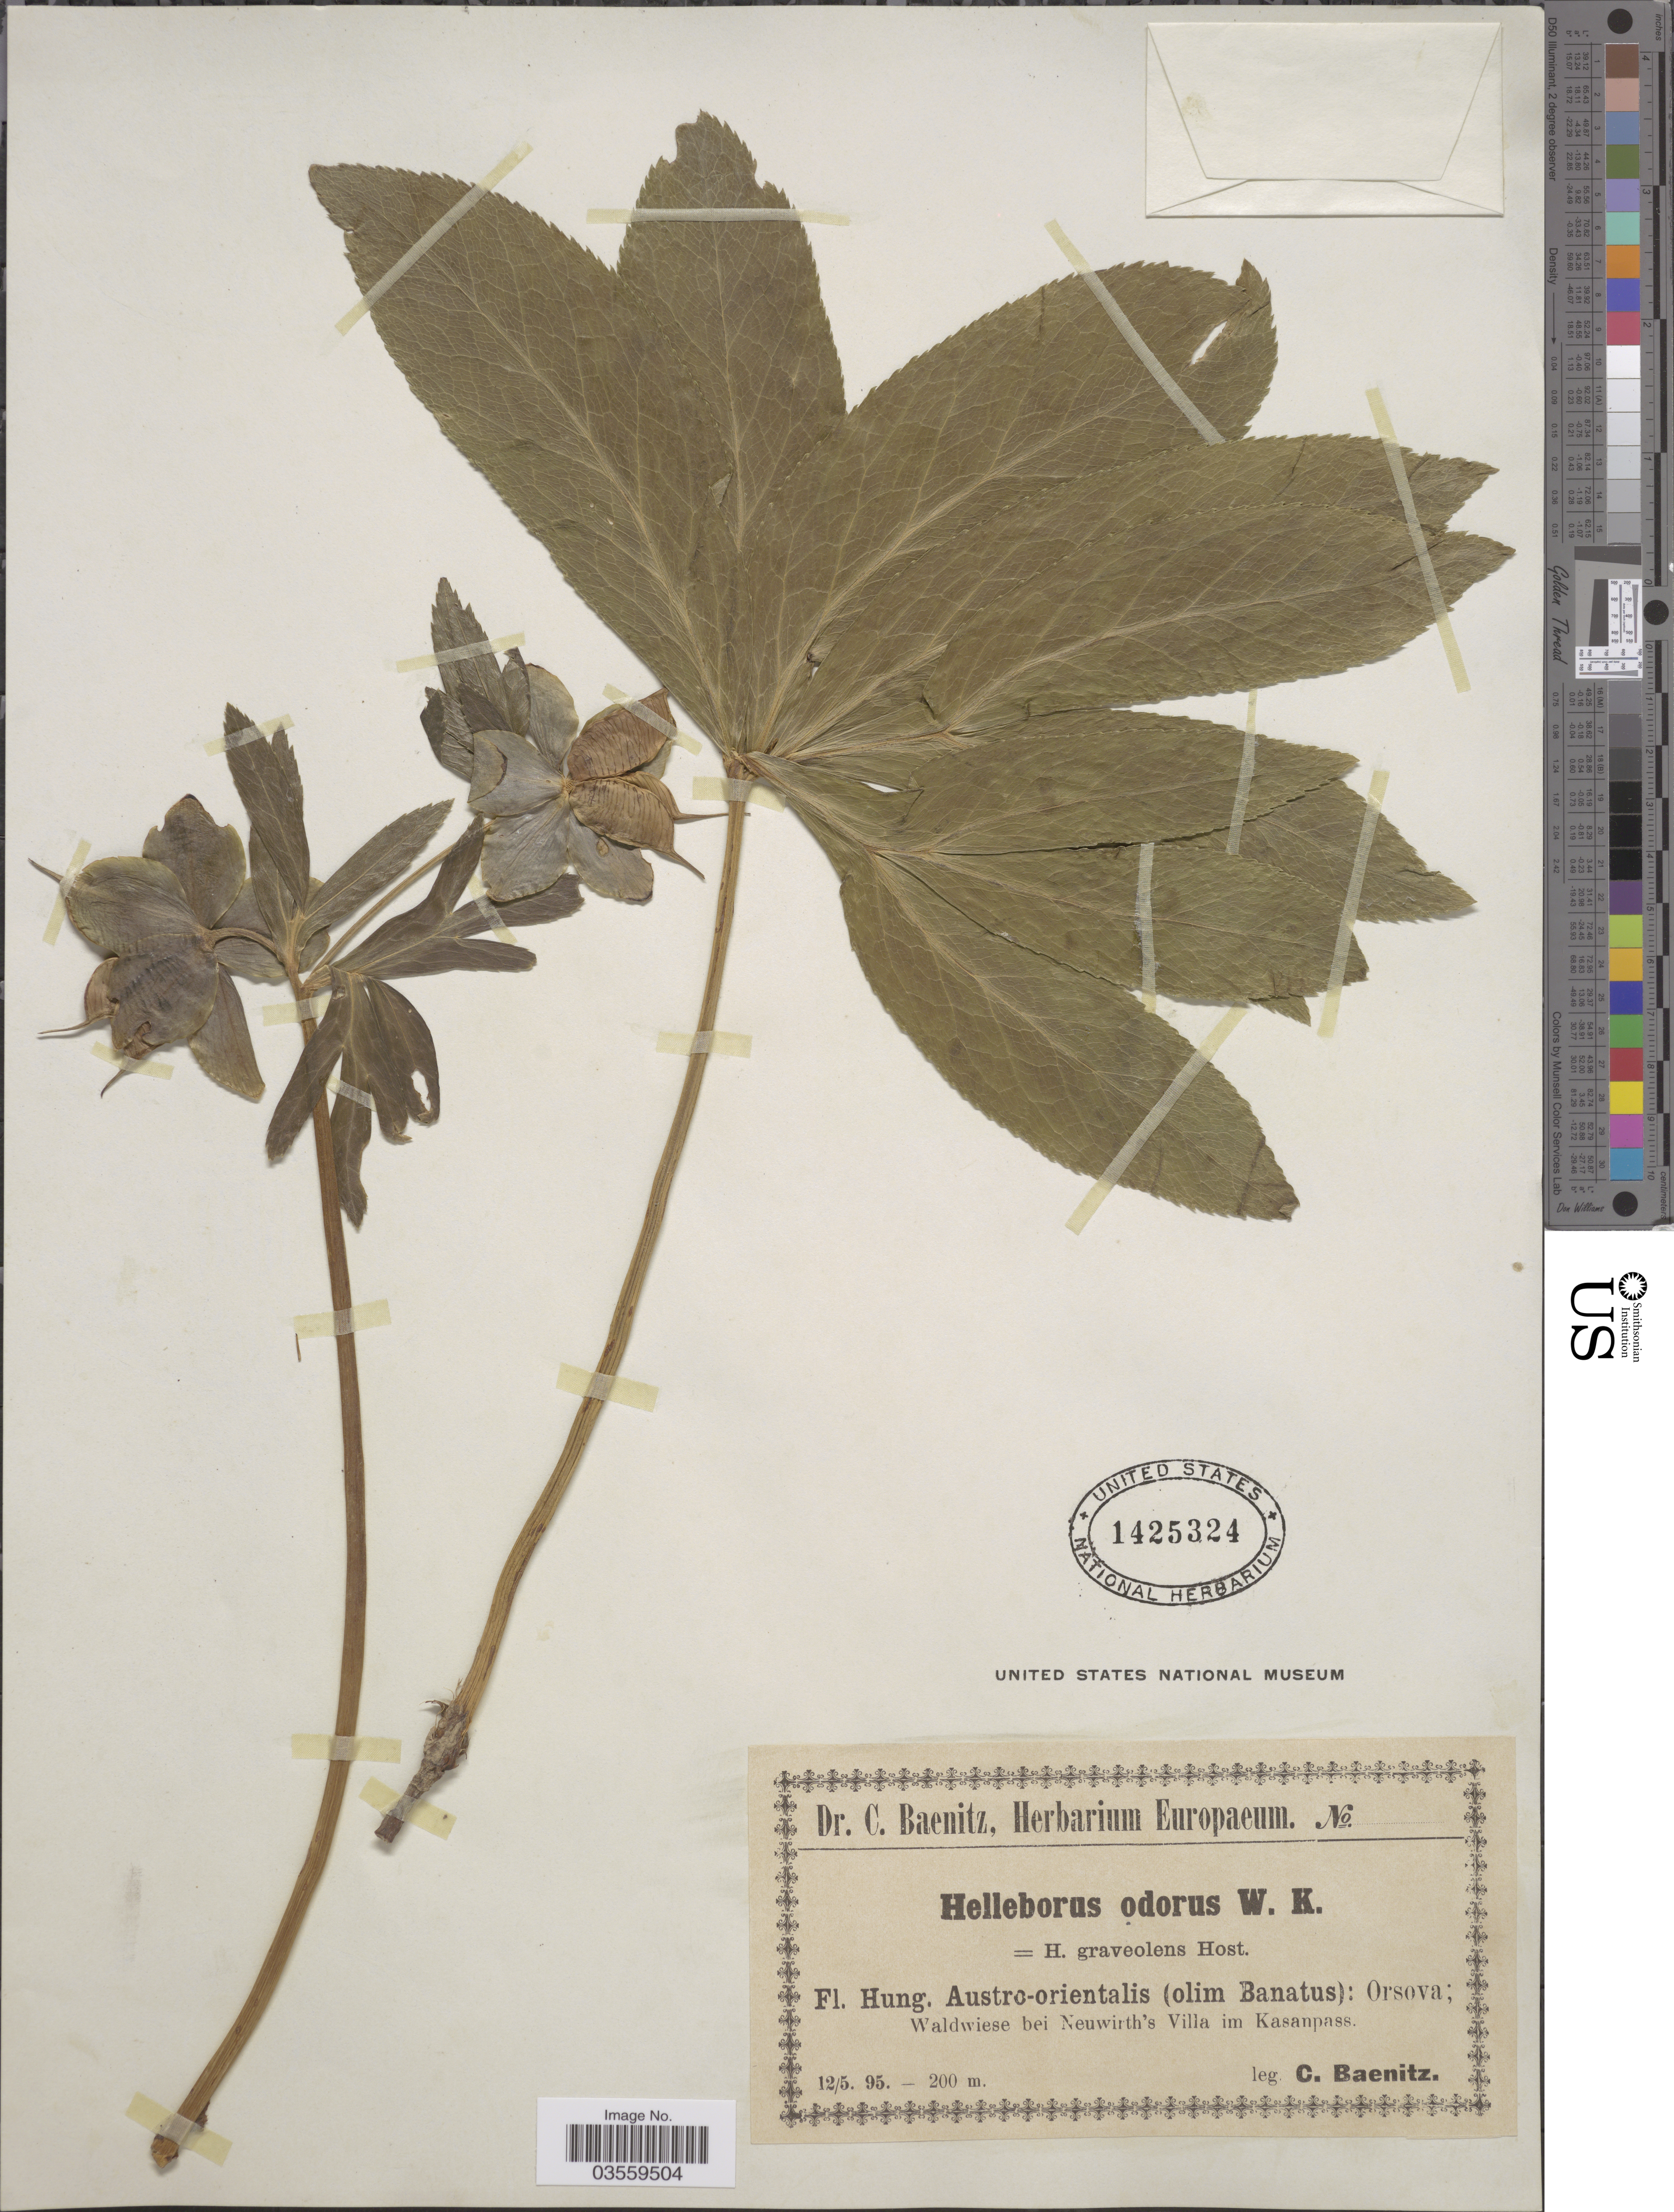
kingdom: Plantae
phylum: Tracheophyta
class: Magnoliopsida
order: Ranunculales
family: Ranunculaceae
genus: Helleborus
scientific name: Helleborus odorus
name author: Waldst. & Kit. ex Willd.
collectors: C. G. Baenitz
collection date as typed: Transcribed d/m/y: 12/5/95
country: Hungary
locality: Hung. Austro-rientalis (olim Banatus): Orsova; Waldwiese bei Neuwirth's Villa im Kasanpass.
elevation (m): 200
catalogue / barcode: US 1425324